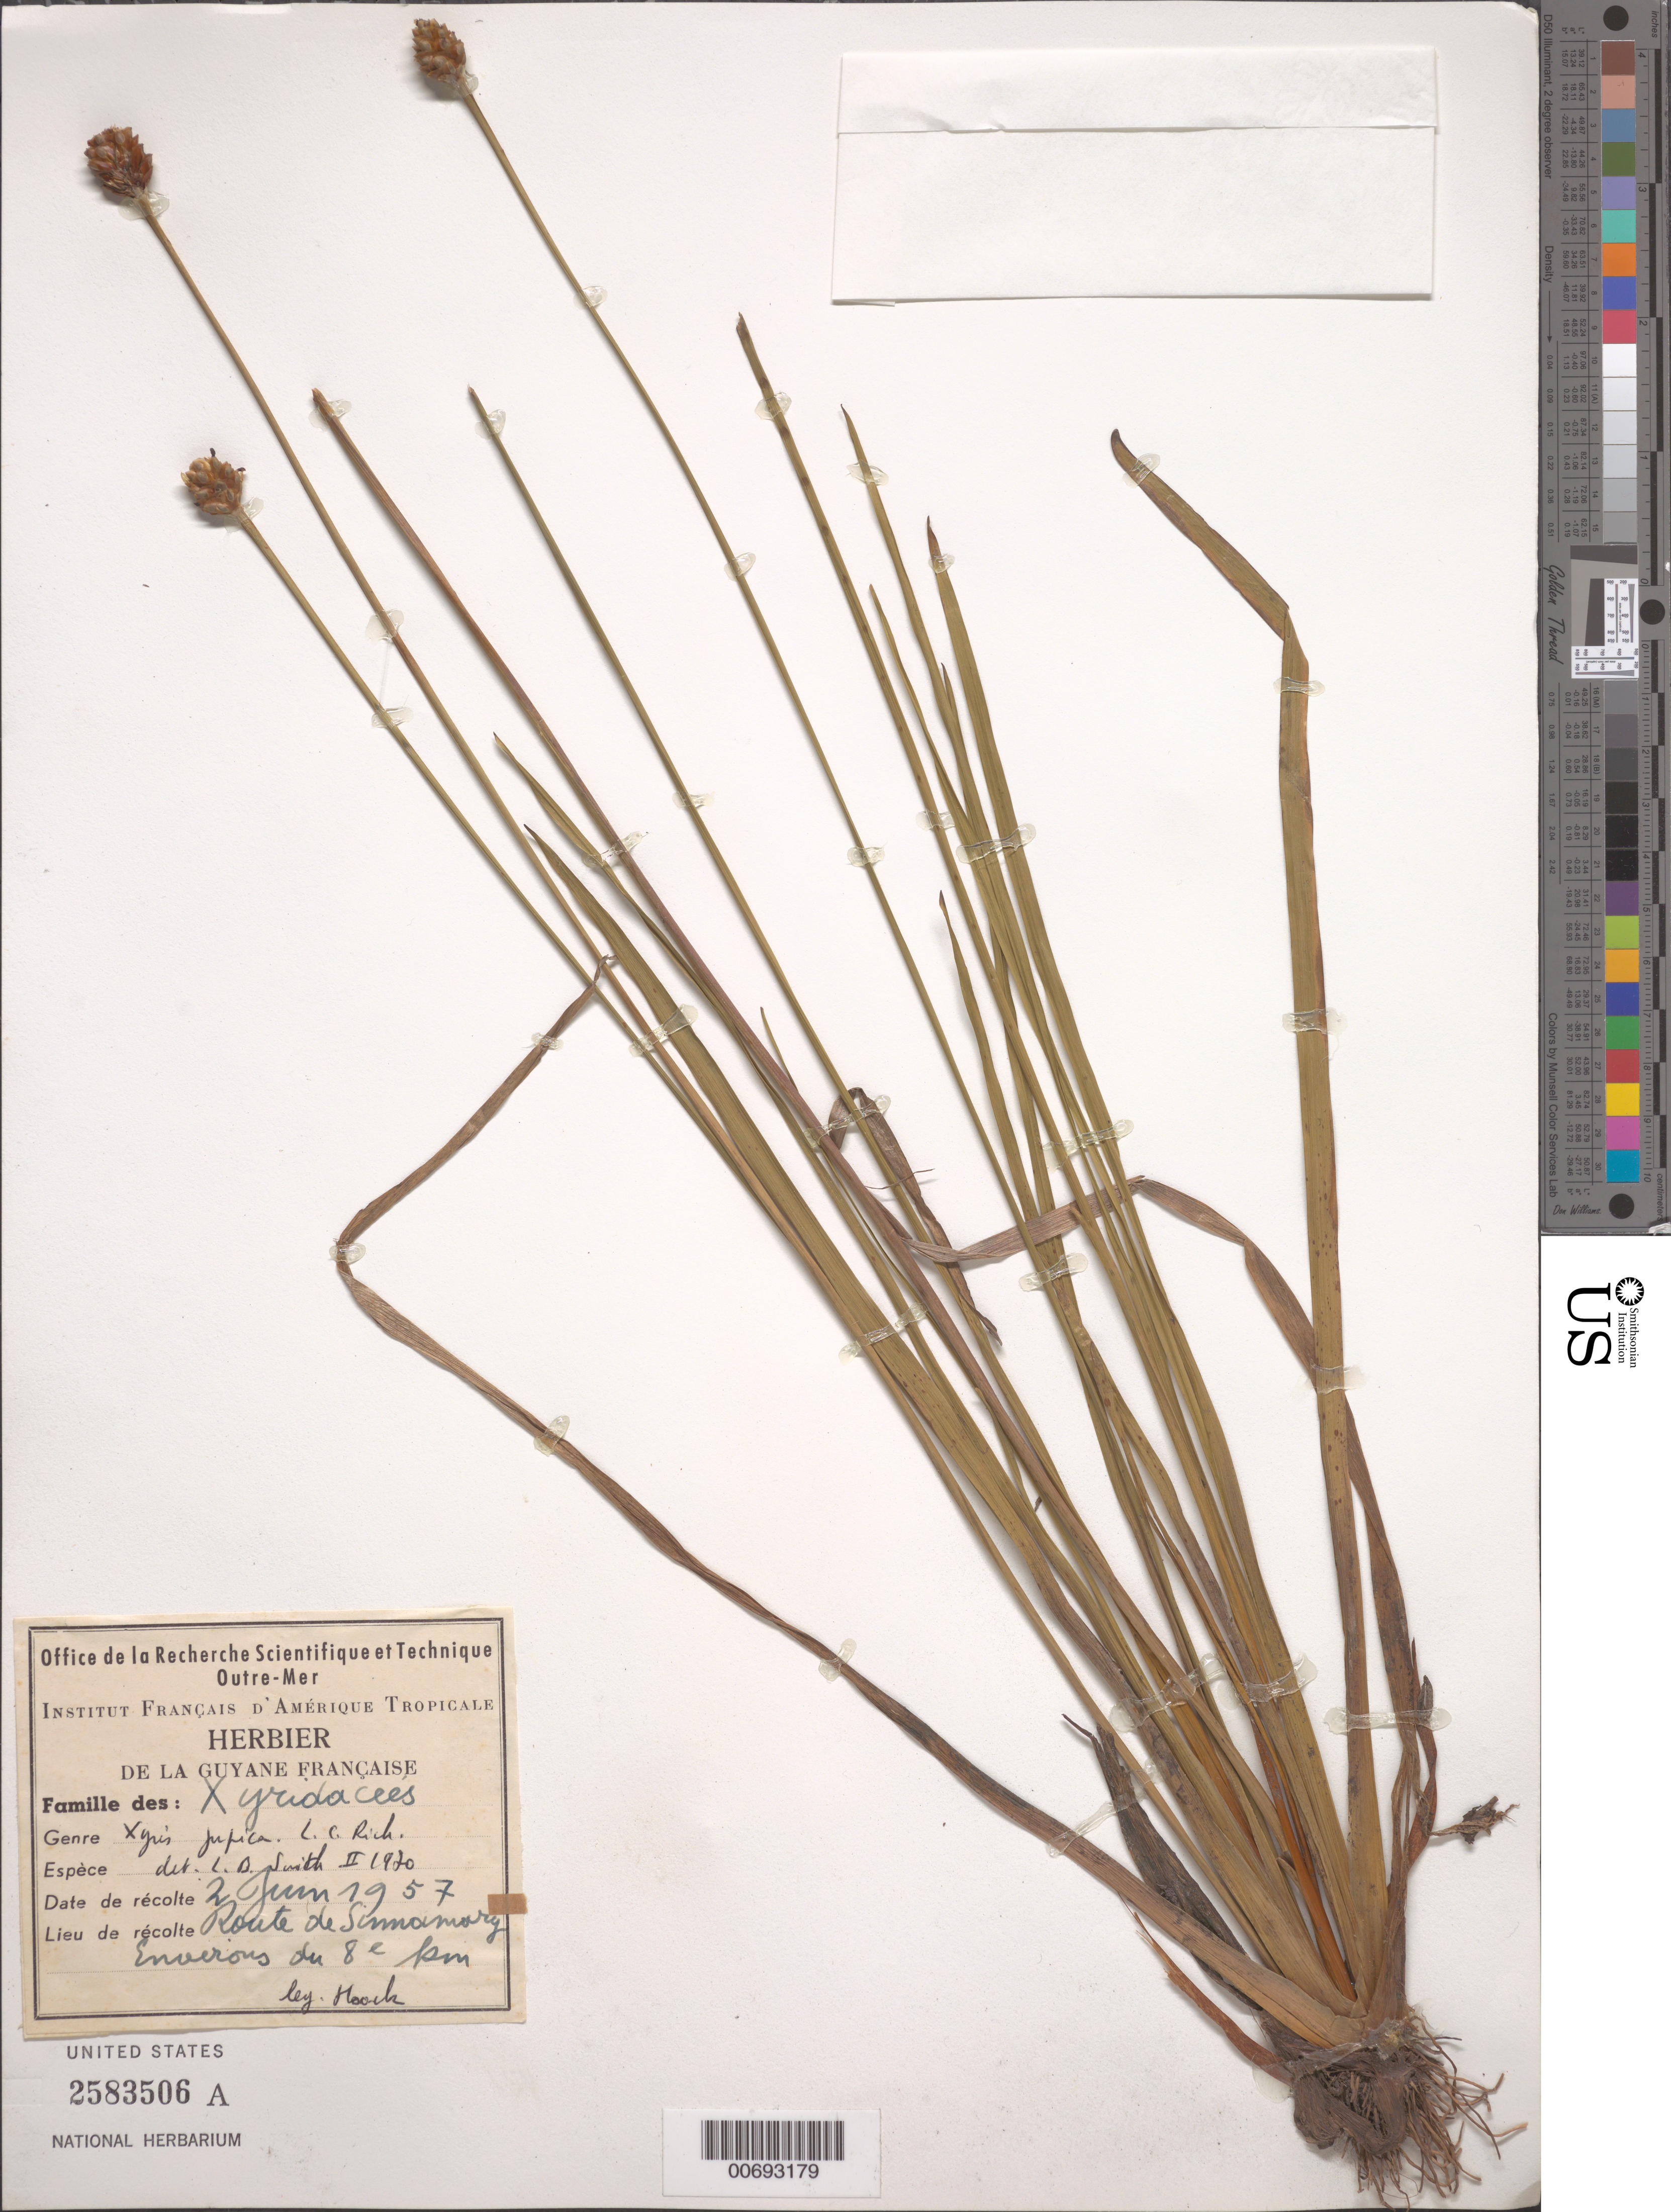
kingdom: Plantae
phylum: Tracheophyta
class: Liliopsida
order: Poales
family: Xyridaceae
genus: Xyris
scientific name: Xyris jupicai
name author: Rich.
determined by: Smith, Lyman B., (US), NMNH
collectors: J. Hoock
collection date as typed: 2-Jun-57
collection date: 1957-06-02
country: French Guiana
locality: Route de Sinnamary, 8 km environs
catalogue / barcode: US 2583506A